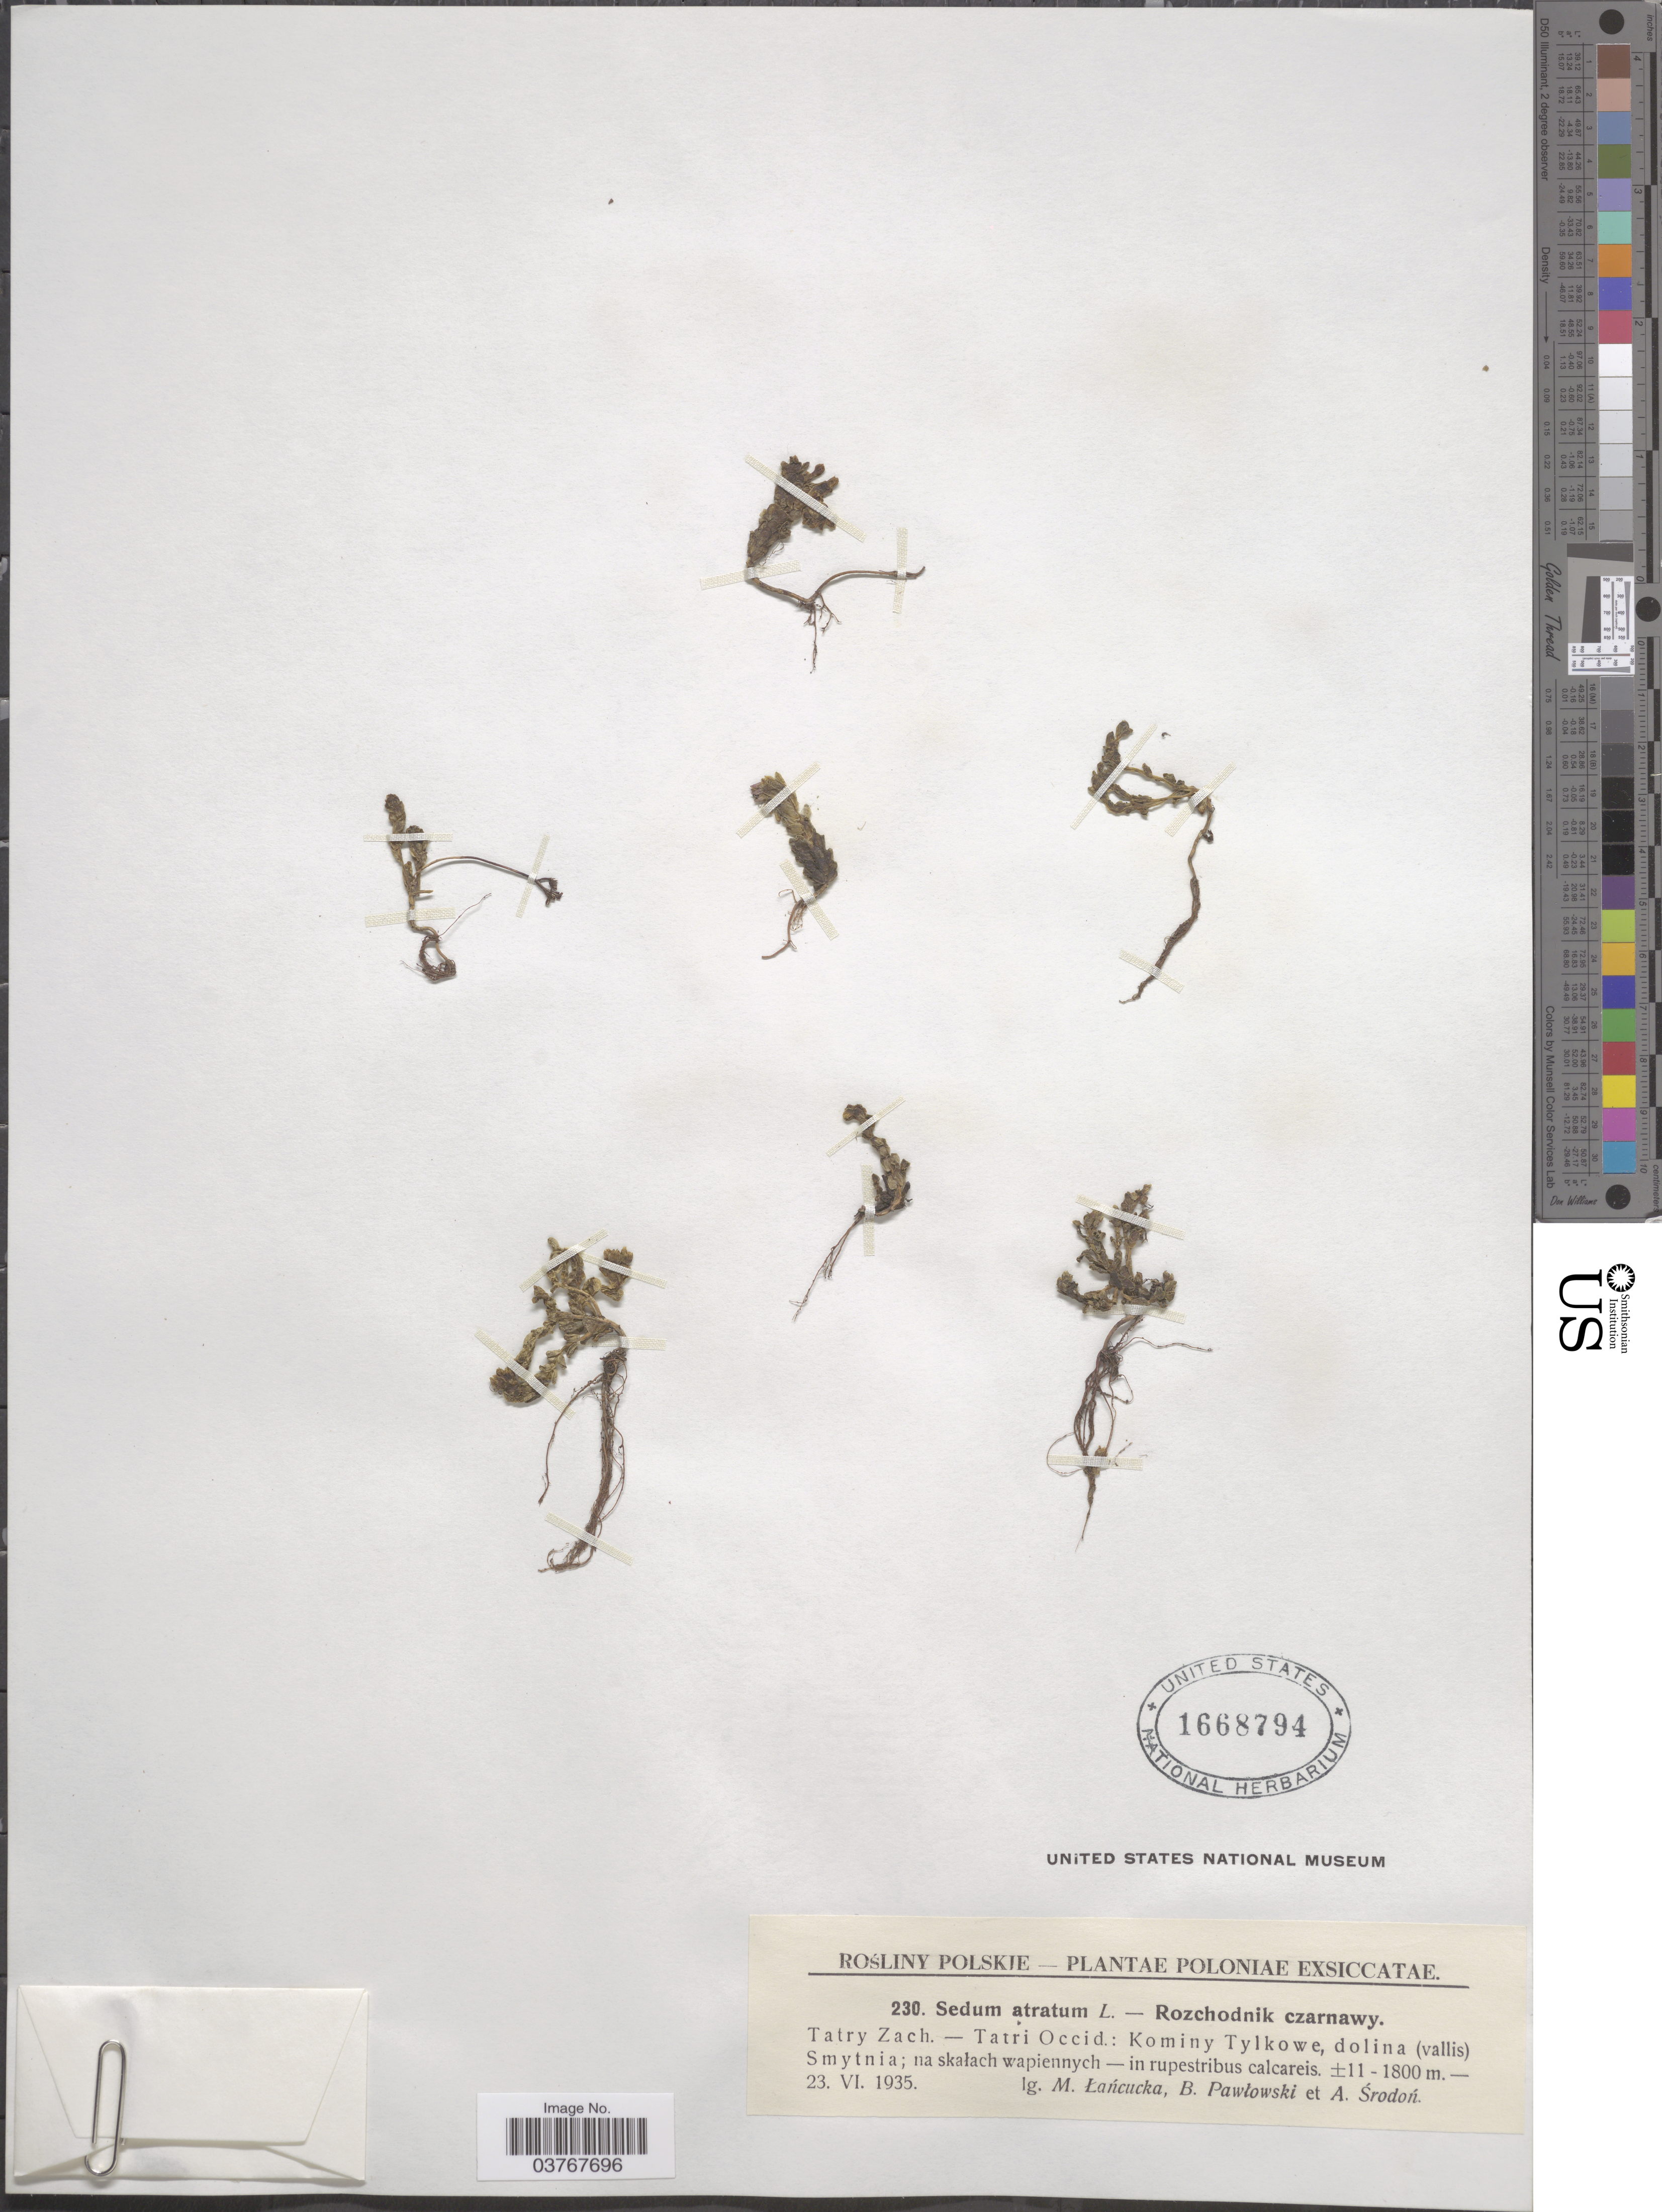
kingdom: Plantae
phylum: Tracheophyta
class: Magnoliopsida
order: Saxifragales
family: Crassulaceae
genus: Sedum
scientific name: Sedum atratum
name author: L.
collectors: M. Lancucka, B. Pawlowski & A. Srodon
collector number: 230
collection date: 1935-06-23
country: Poland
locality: Poloniae. Tatry Zach. - Tatri Occid.: Kominy Tylkowe, dolina (vallis) Smytnia.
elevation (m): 1100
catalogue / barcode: US 1668794